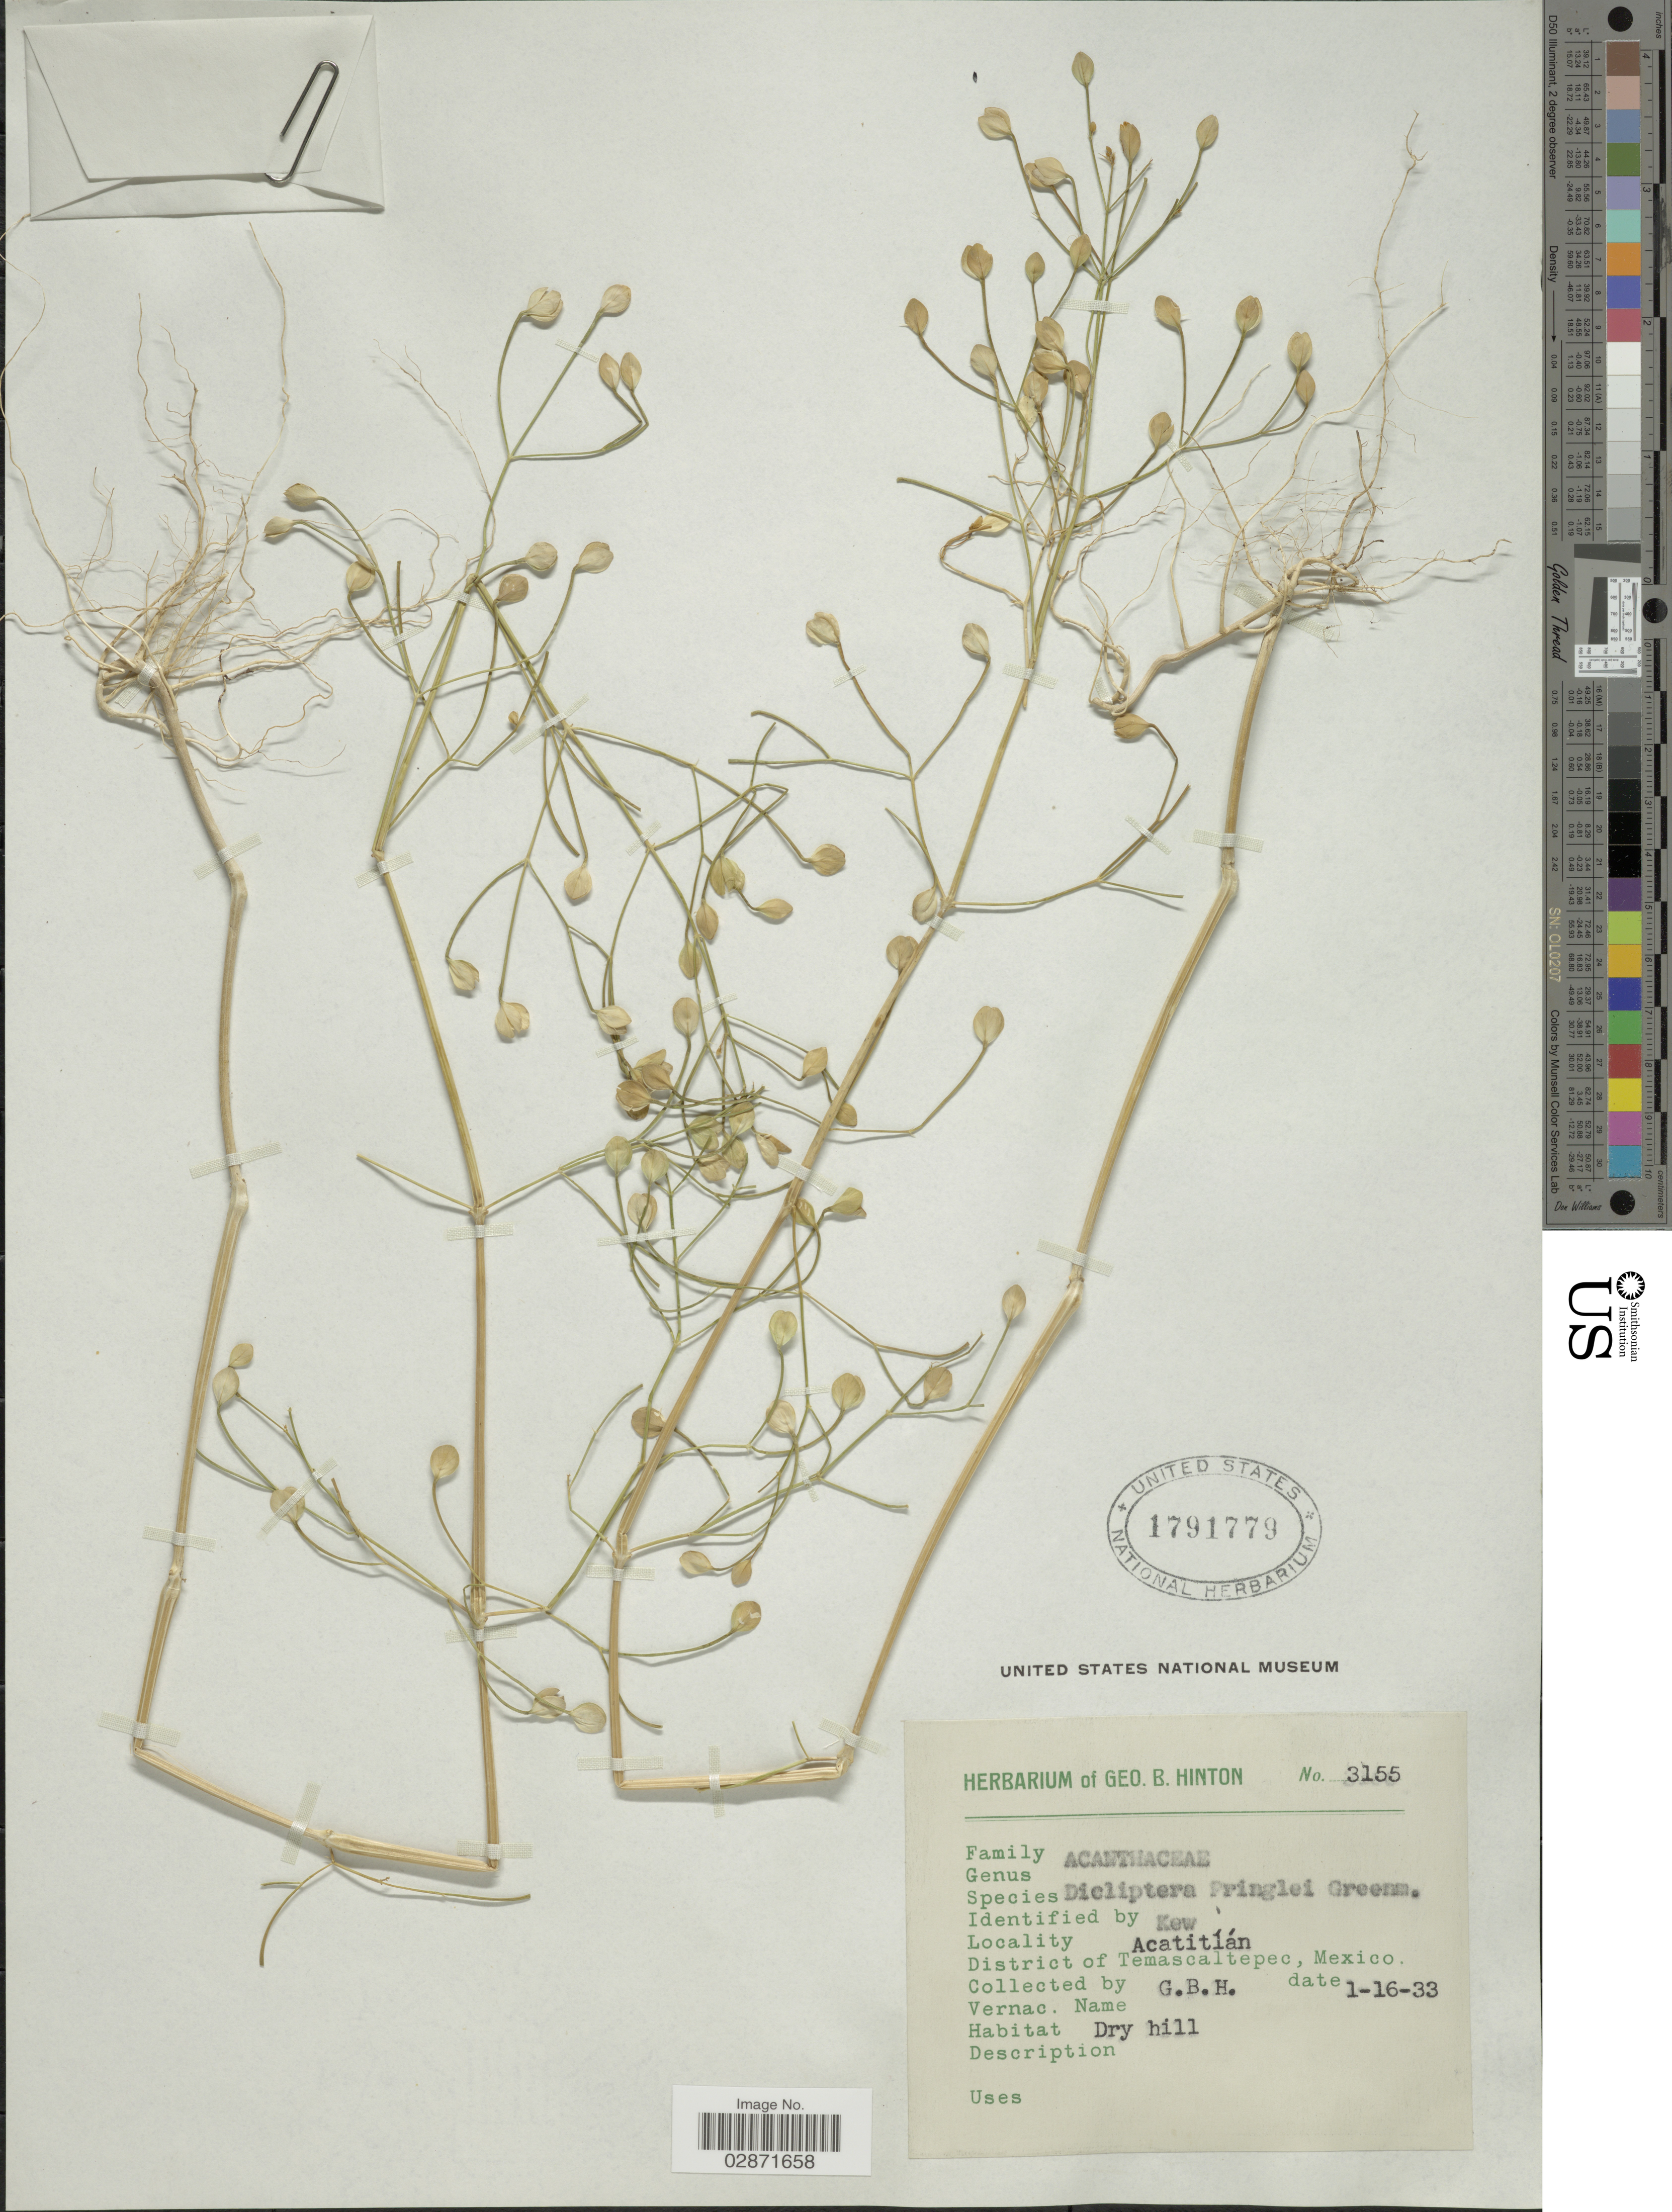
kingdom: Plantae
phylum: Tracheophyta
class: Magnoliopsida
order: Lamiales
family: Acanthaceae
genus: Dicliptera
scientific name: Dicliptera thlaspioides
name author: Nees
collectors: G. B. Hinton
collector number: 3155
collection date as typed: Transcribed d/m/y: 16/1/33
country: Mexico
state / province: México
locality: Acatitlán, District of Temascaltepec, Mexico.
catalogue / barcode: US 1791779